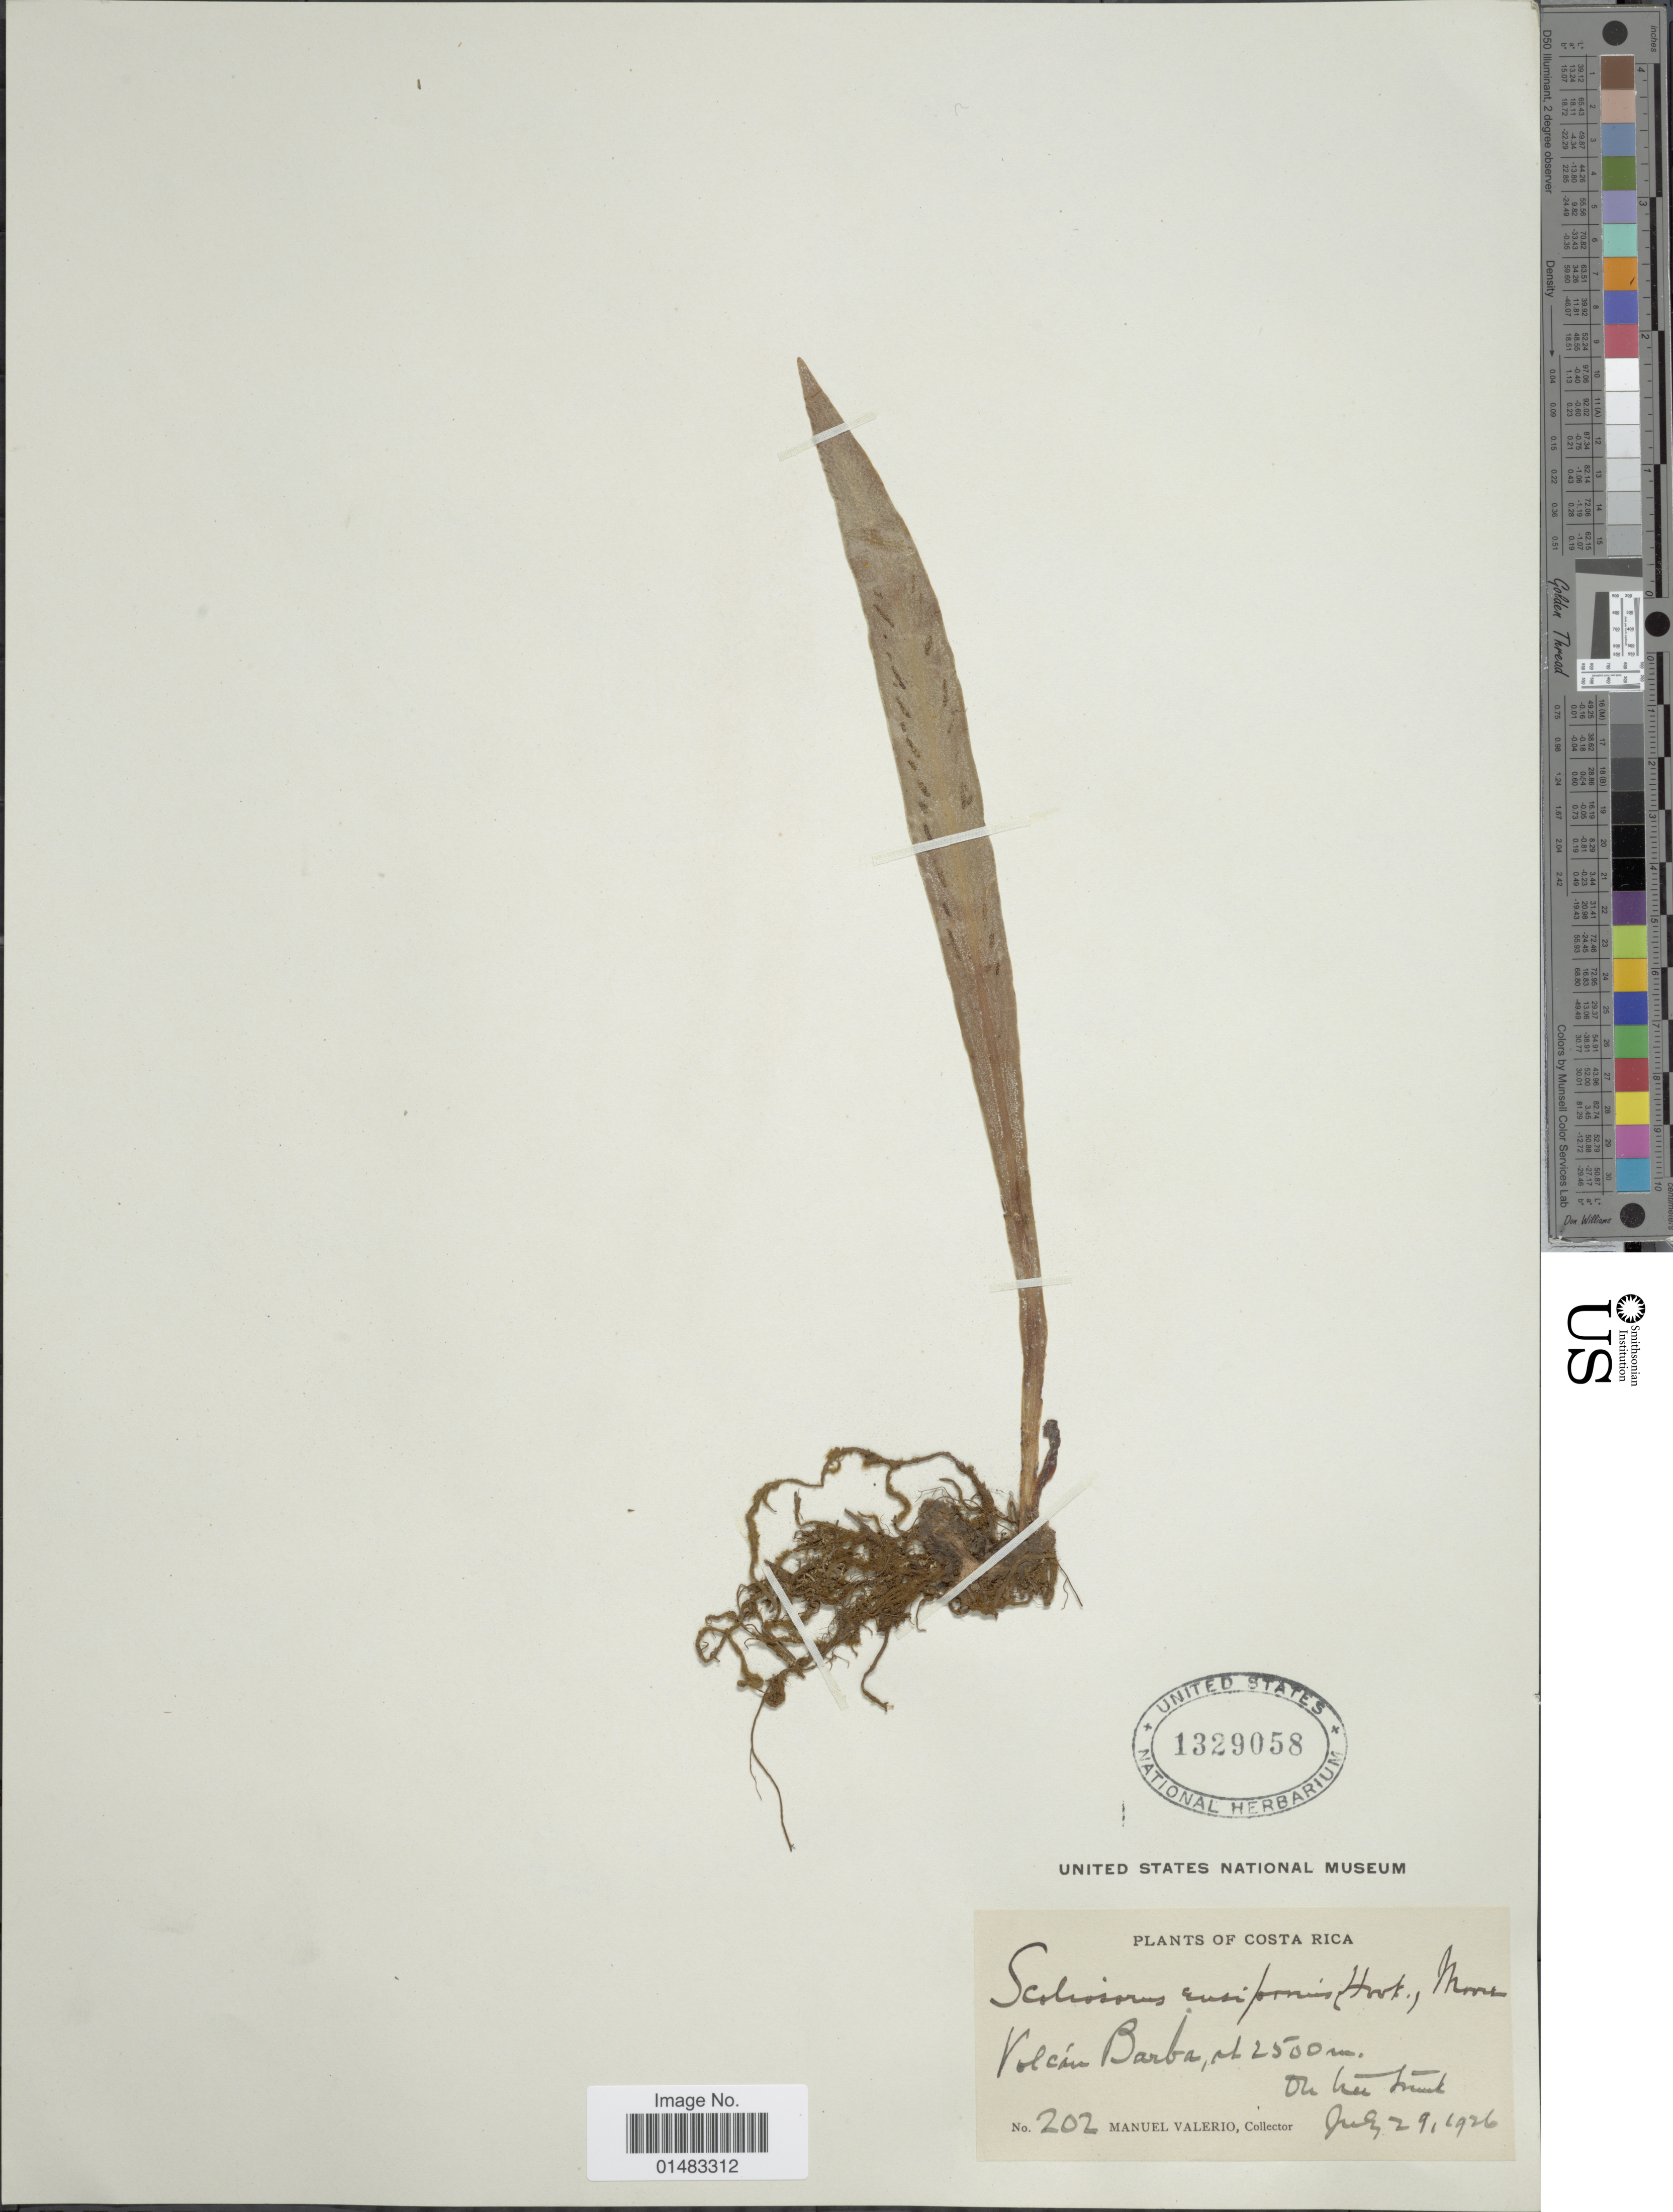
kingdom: Plantae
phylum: Tracheophyta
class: Polypodiopsida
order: Polypodiales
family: Pteridaceae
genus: Scoliosorus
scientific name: Scoliosorus ensiformis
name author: (Hook.) T. Moore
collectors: M. Valerio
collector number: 202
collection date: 1926-07-29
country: Costa Rica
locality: Volcan Barba, on tree trunk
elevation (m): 2500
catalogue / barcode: US 1329058